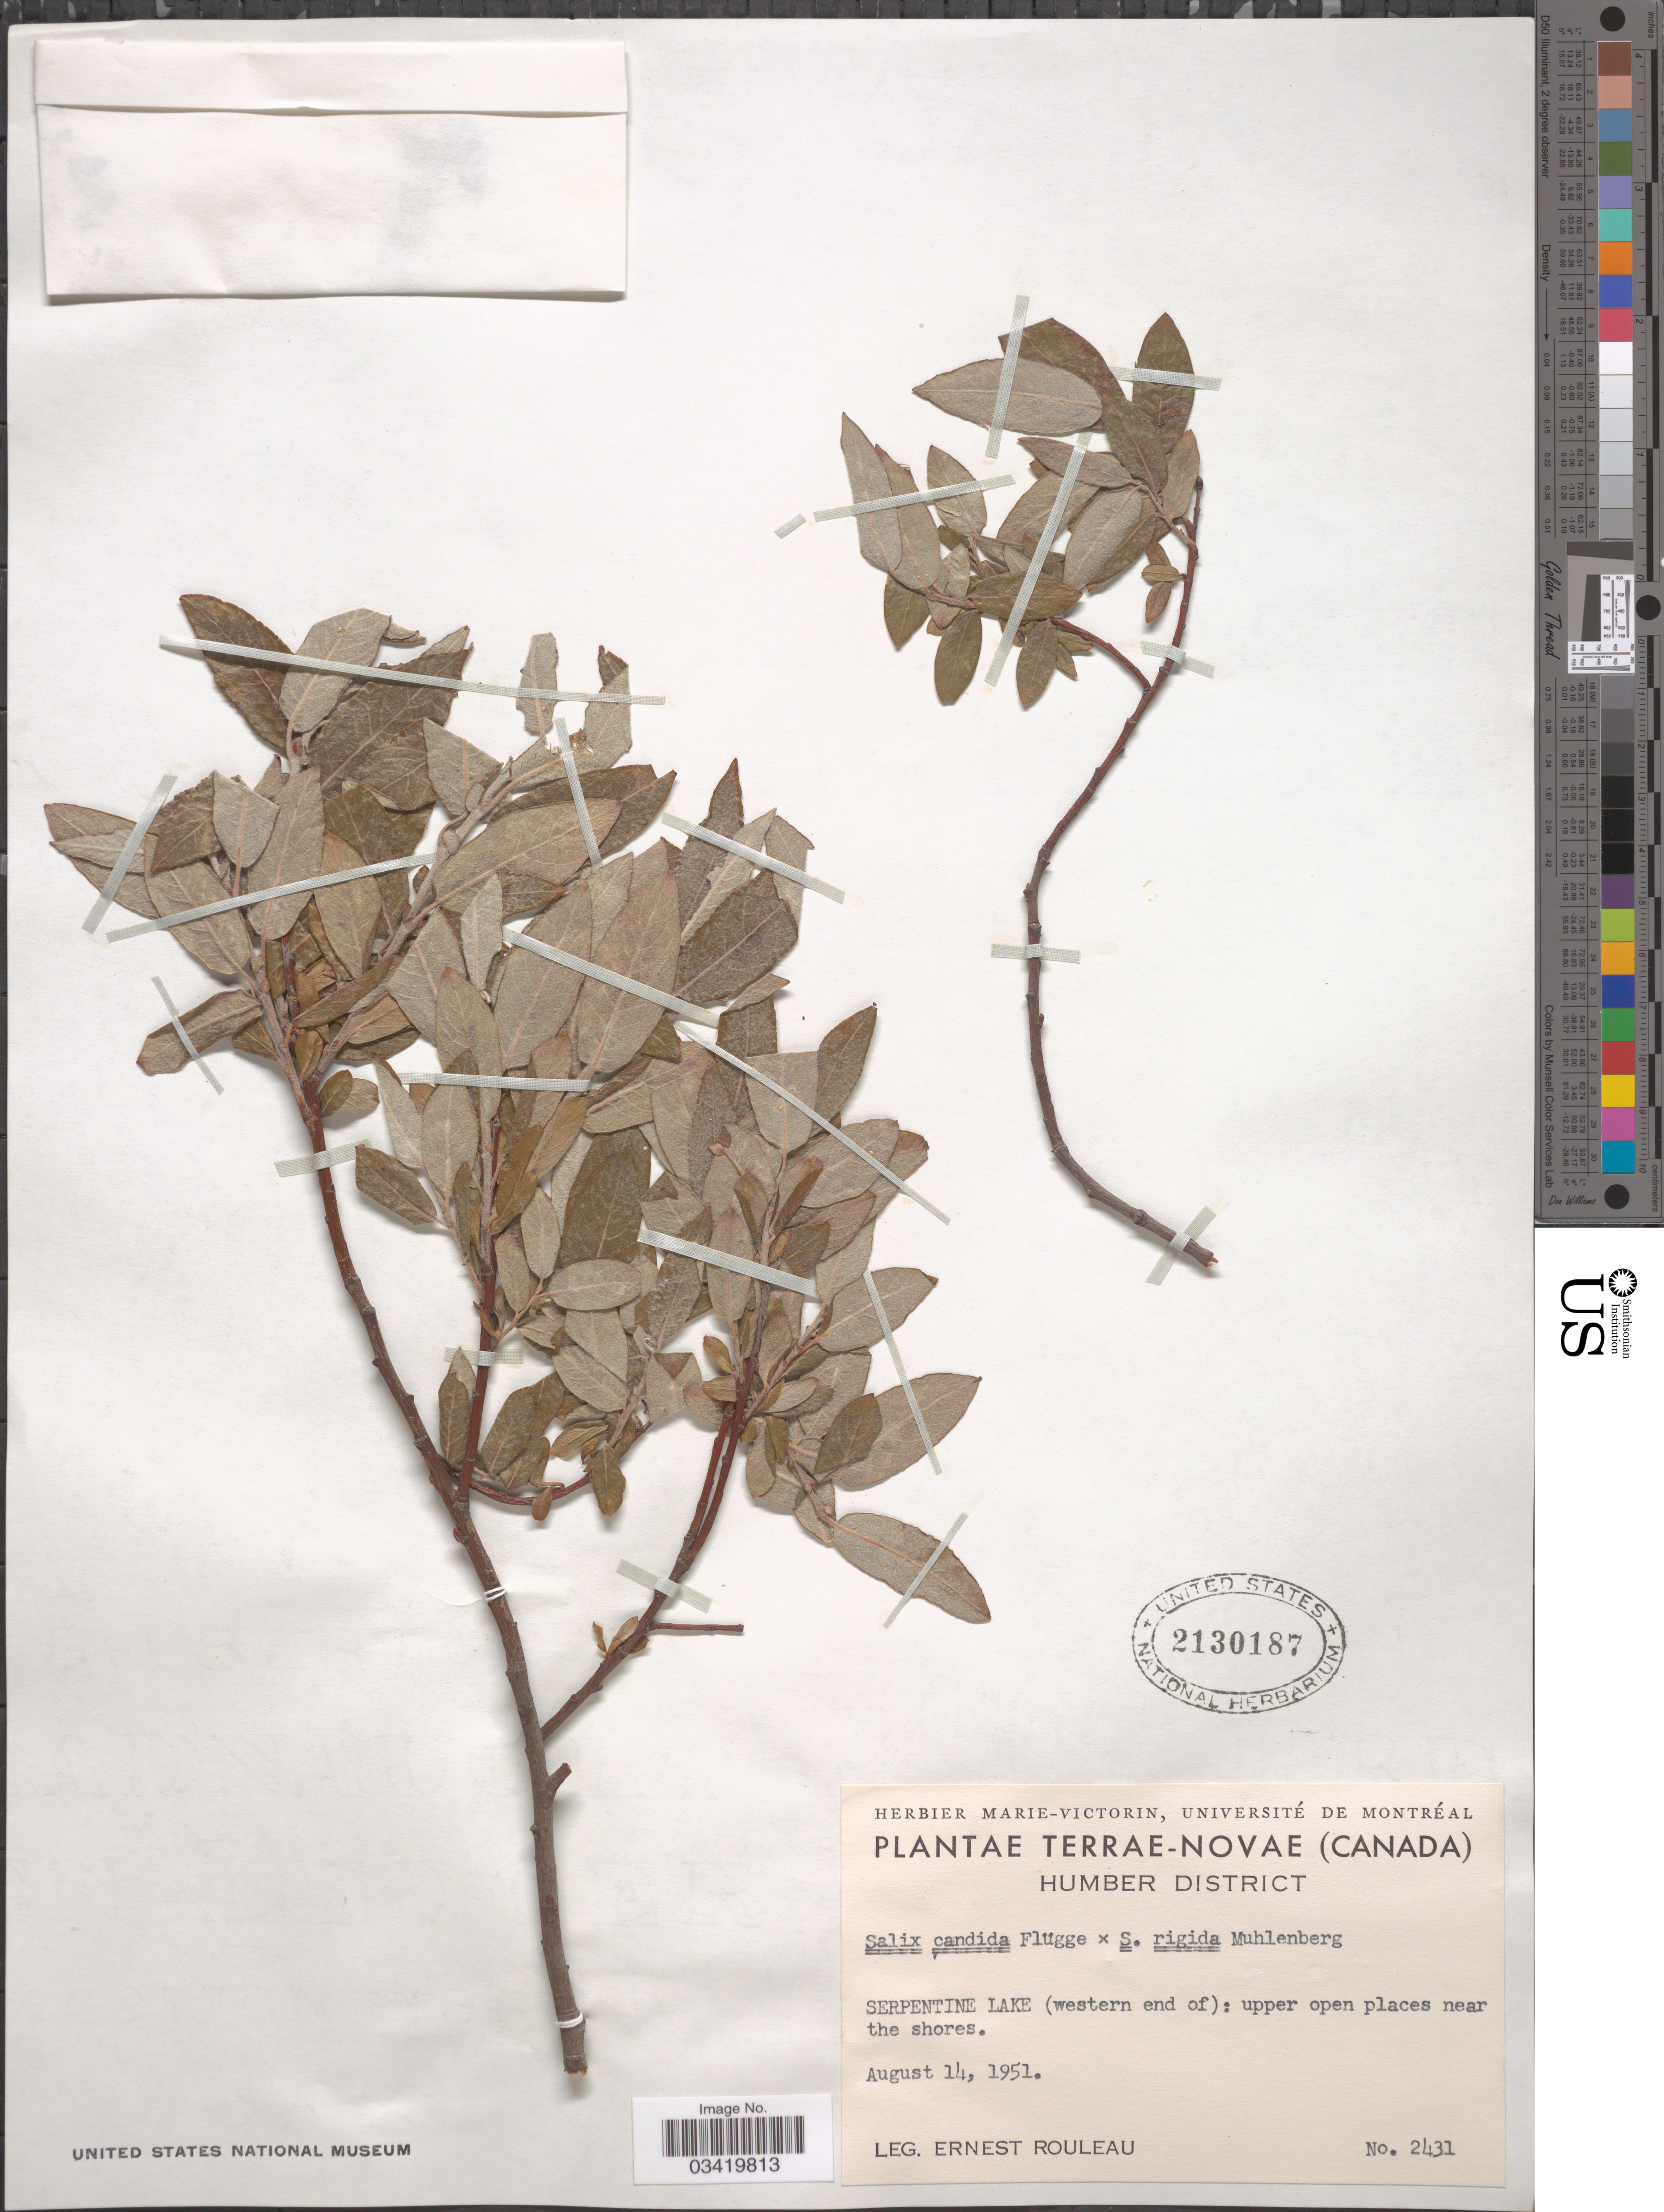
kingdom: Plantae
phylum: Tracheophyta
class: Magnoliopsida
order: Malpighiales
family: Salicaceae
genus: Salix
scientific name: Salix candida x S. rigida Muhl.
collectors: E. Rouleau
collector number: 2431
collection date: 1951-08-14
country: Canada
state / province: Newfoundland and Labrador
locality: Terrae-Novae. Humber District. Serpentine Lake (western end of): upper open places near the shores.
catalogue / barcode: US 2130187